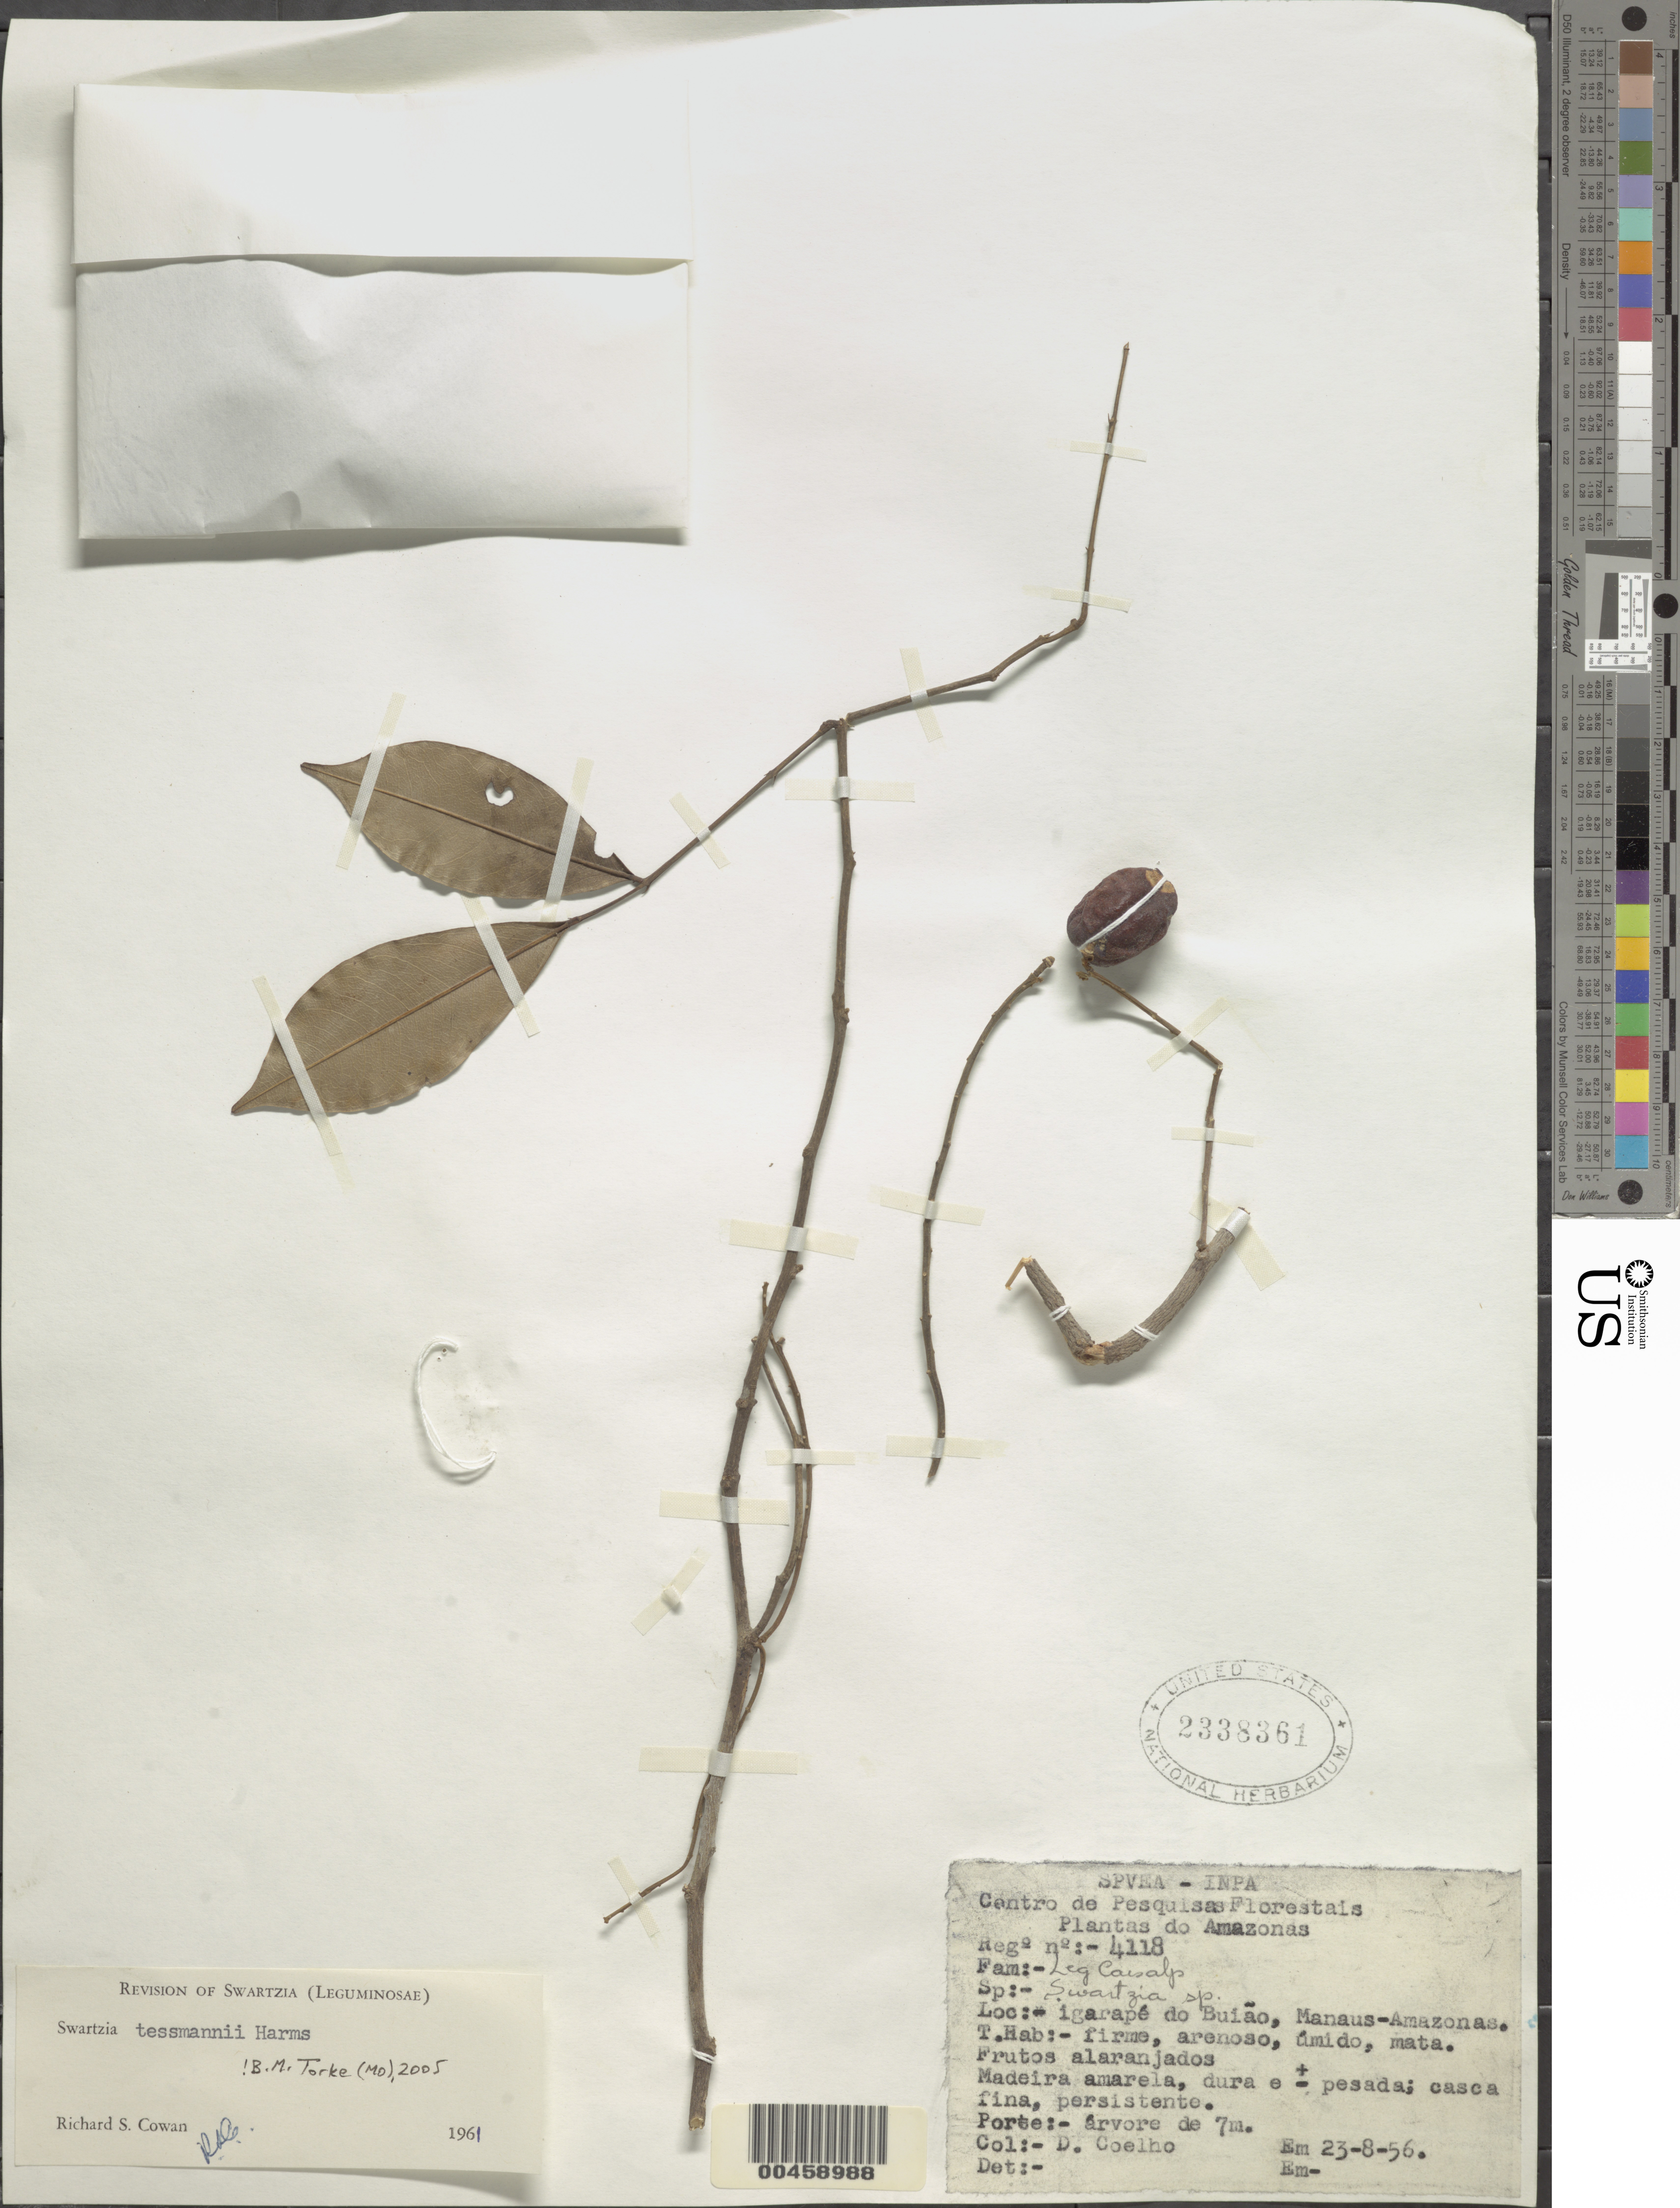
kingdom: Plantae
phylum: Tracheophyta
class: Magnoliopsida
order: Fabales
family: Fabaceae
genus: Swartzia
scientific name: Swartzia tessmannii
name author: Harms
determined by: Cowan, R. S.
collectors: D. F. Coêlho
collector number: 4118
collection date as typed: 23 Aug 1956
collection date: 1956-08-23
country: Venezuela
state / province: Amazonas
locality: Igarape do buiao; manaus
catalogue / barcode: US 2338361